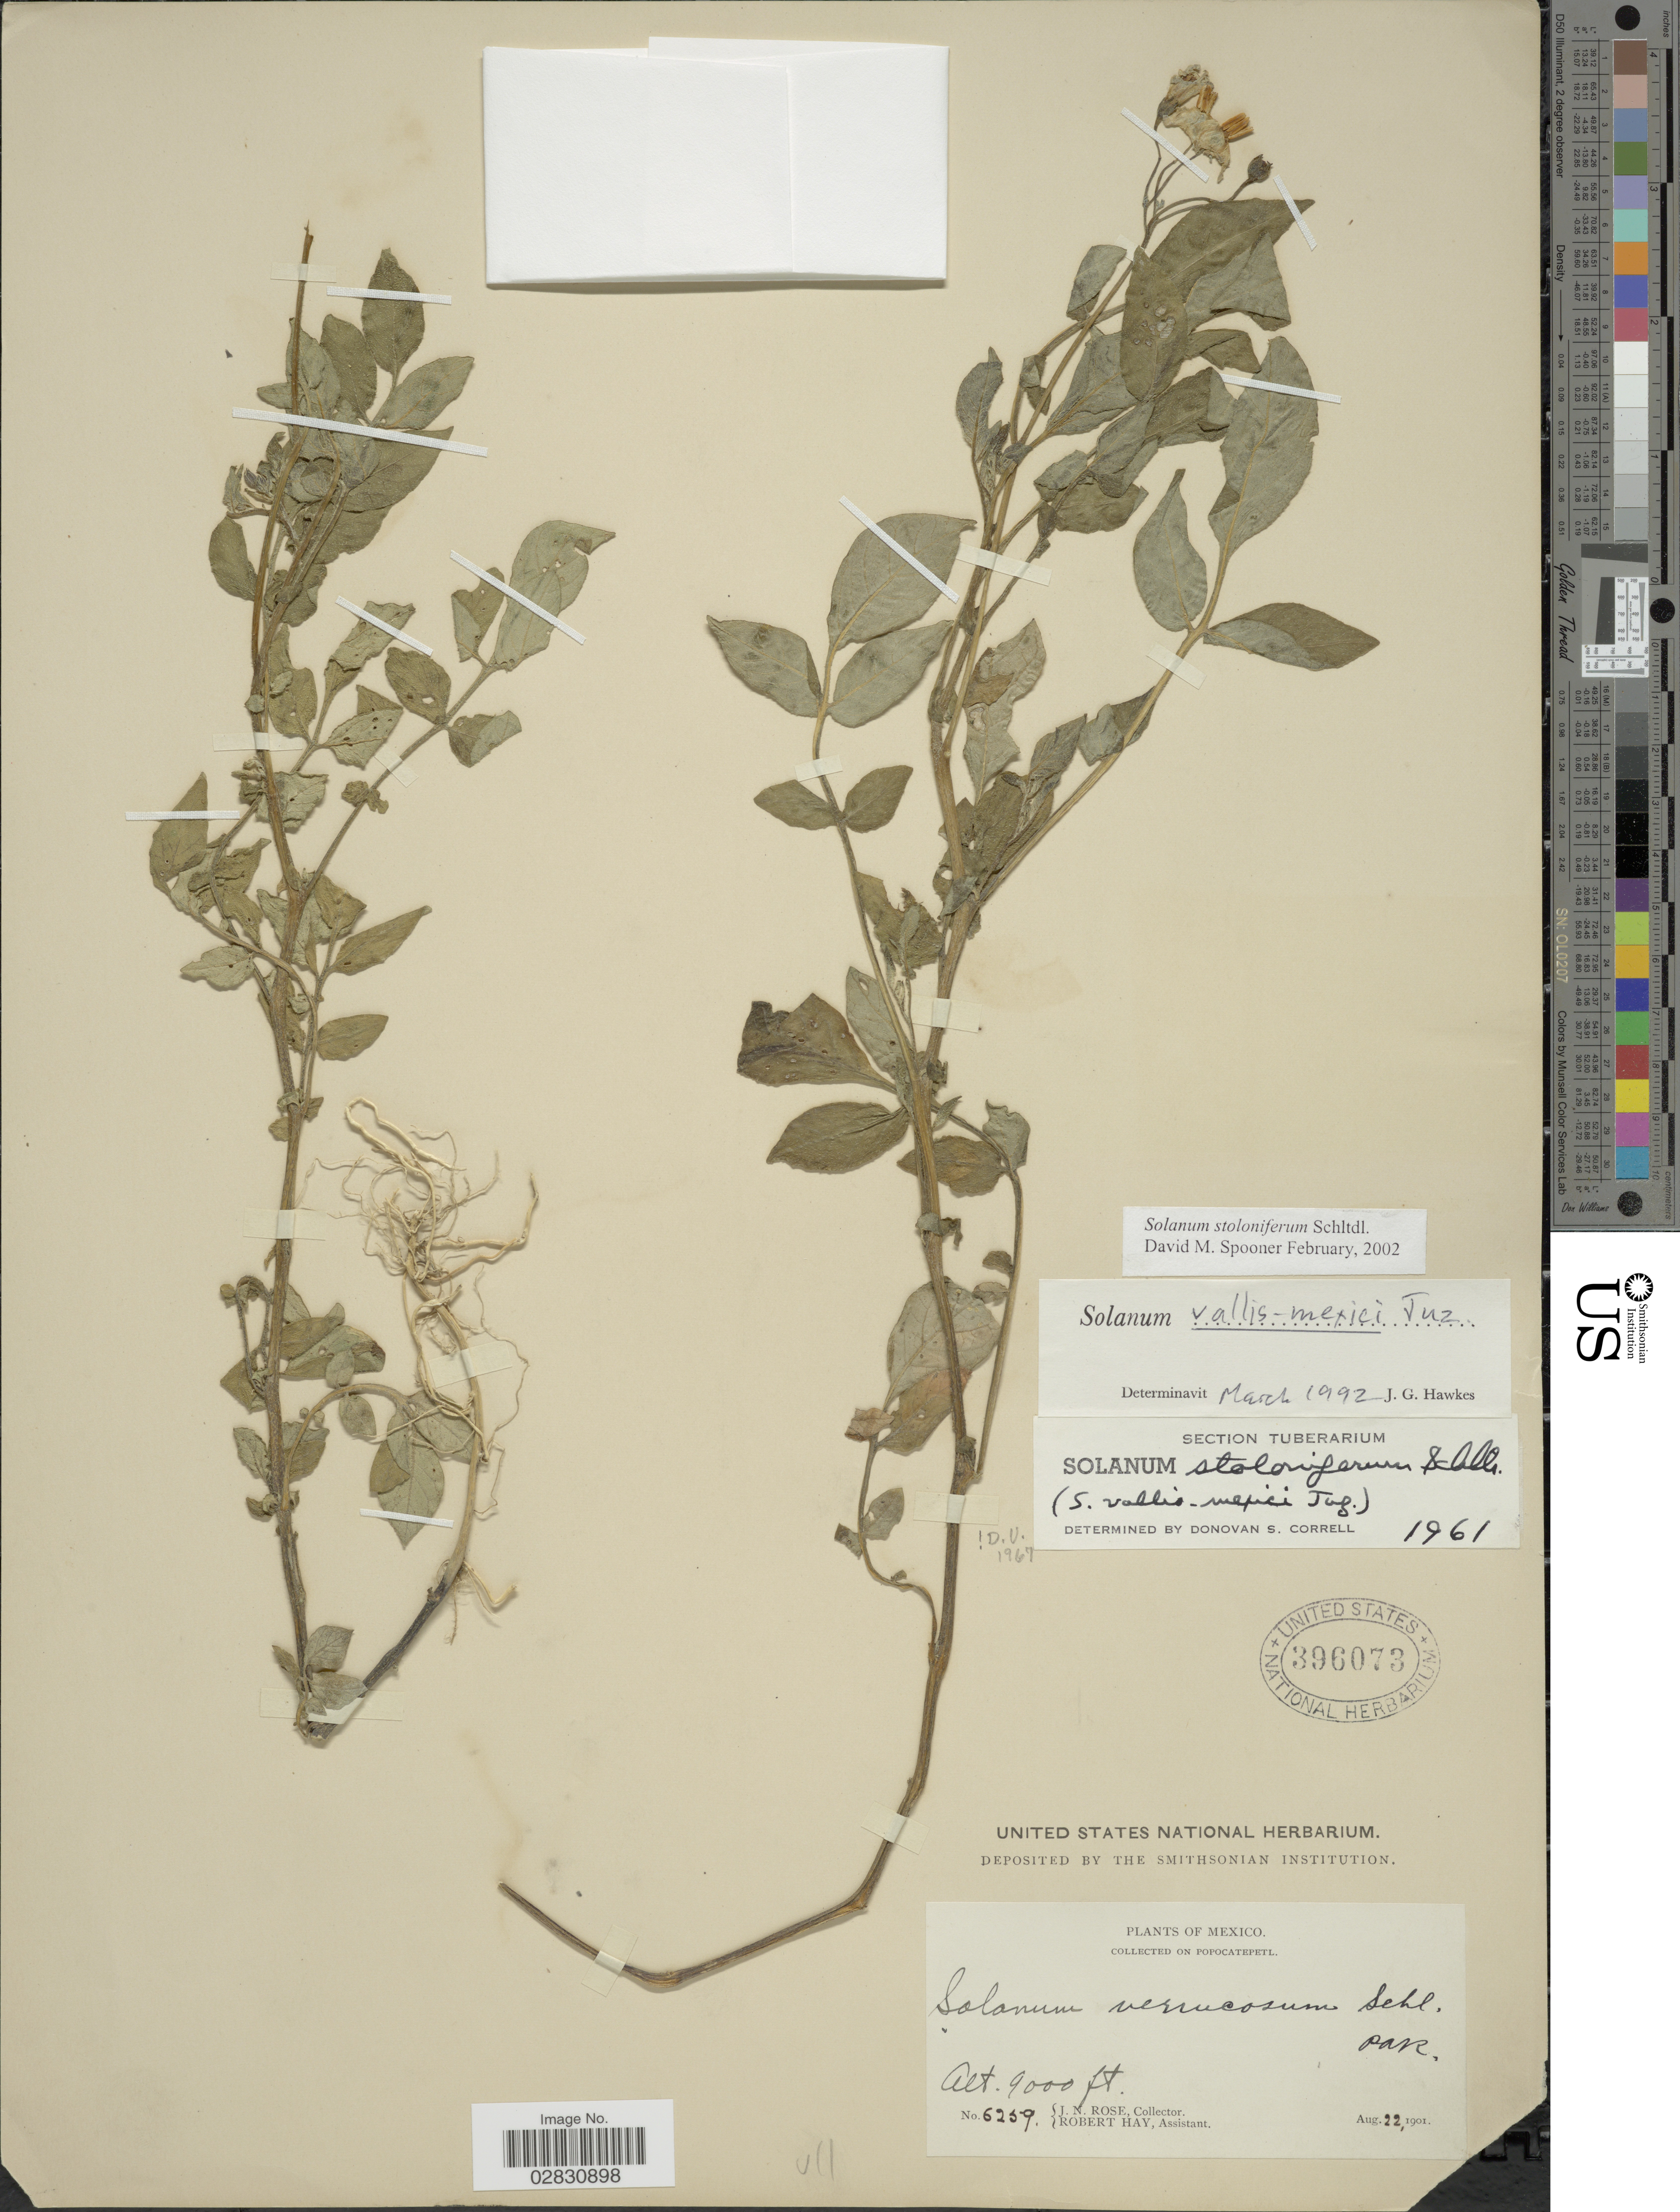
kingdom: Plantae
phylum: Tracheophyta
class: Magnoliopsida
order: Solanales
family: Solanaceae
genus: Solanum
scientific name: Solanum stoloniferum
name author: Schltdl.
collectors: J. N. Rose & R. Hay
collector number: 6259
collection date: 1901-08-22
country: Mexico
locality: On Popocatepetl.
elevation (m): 2743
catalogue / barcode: US 396073